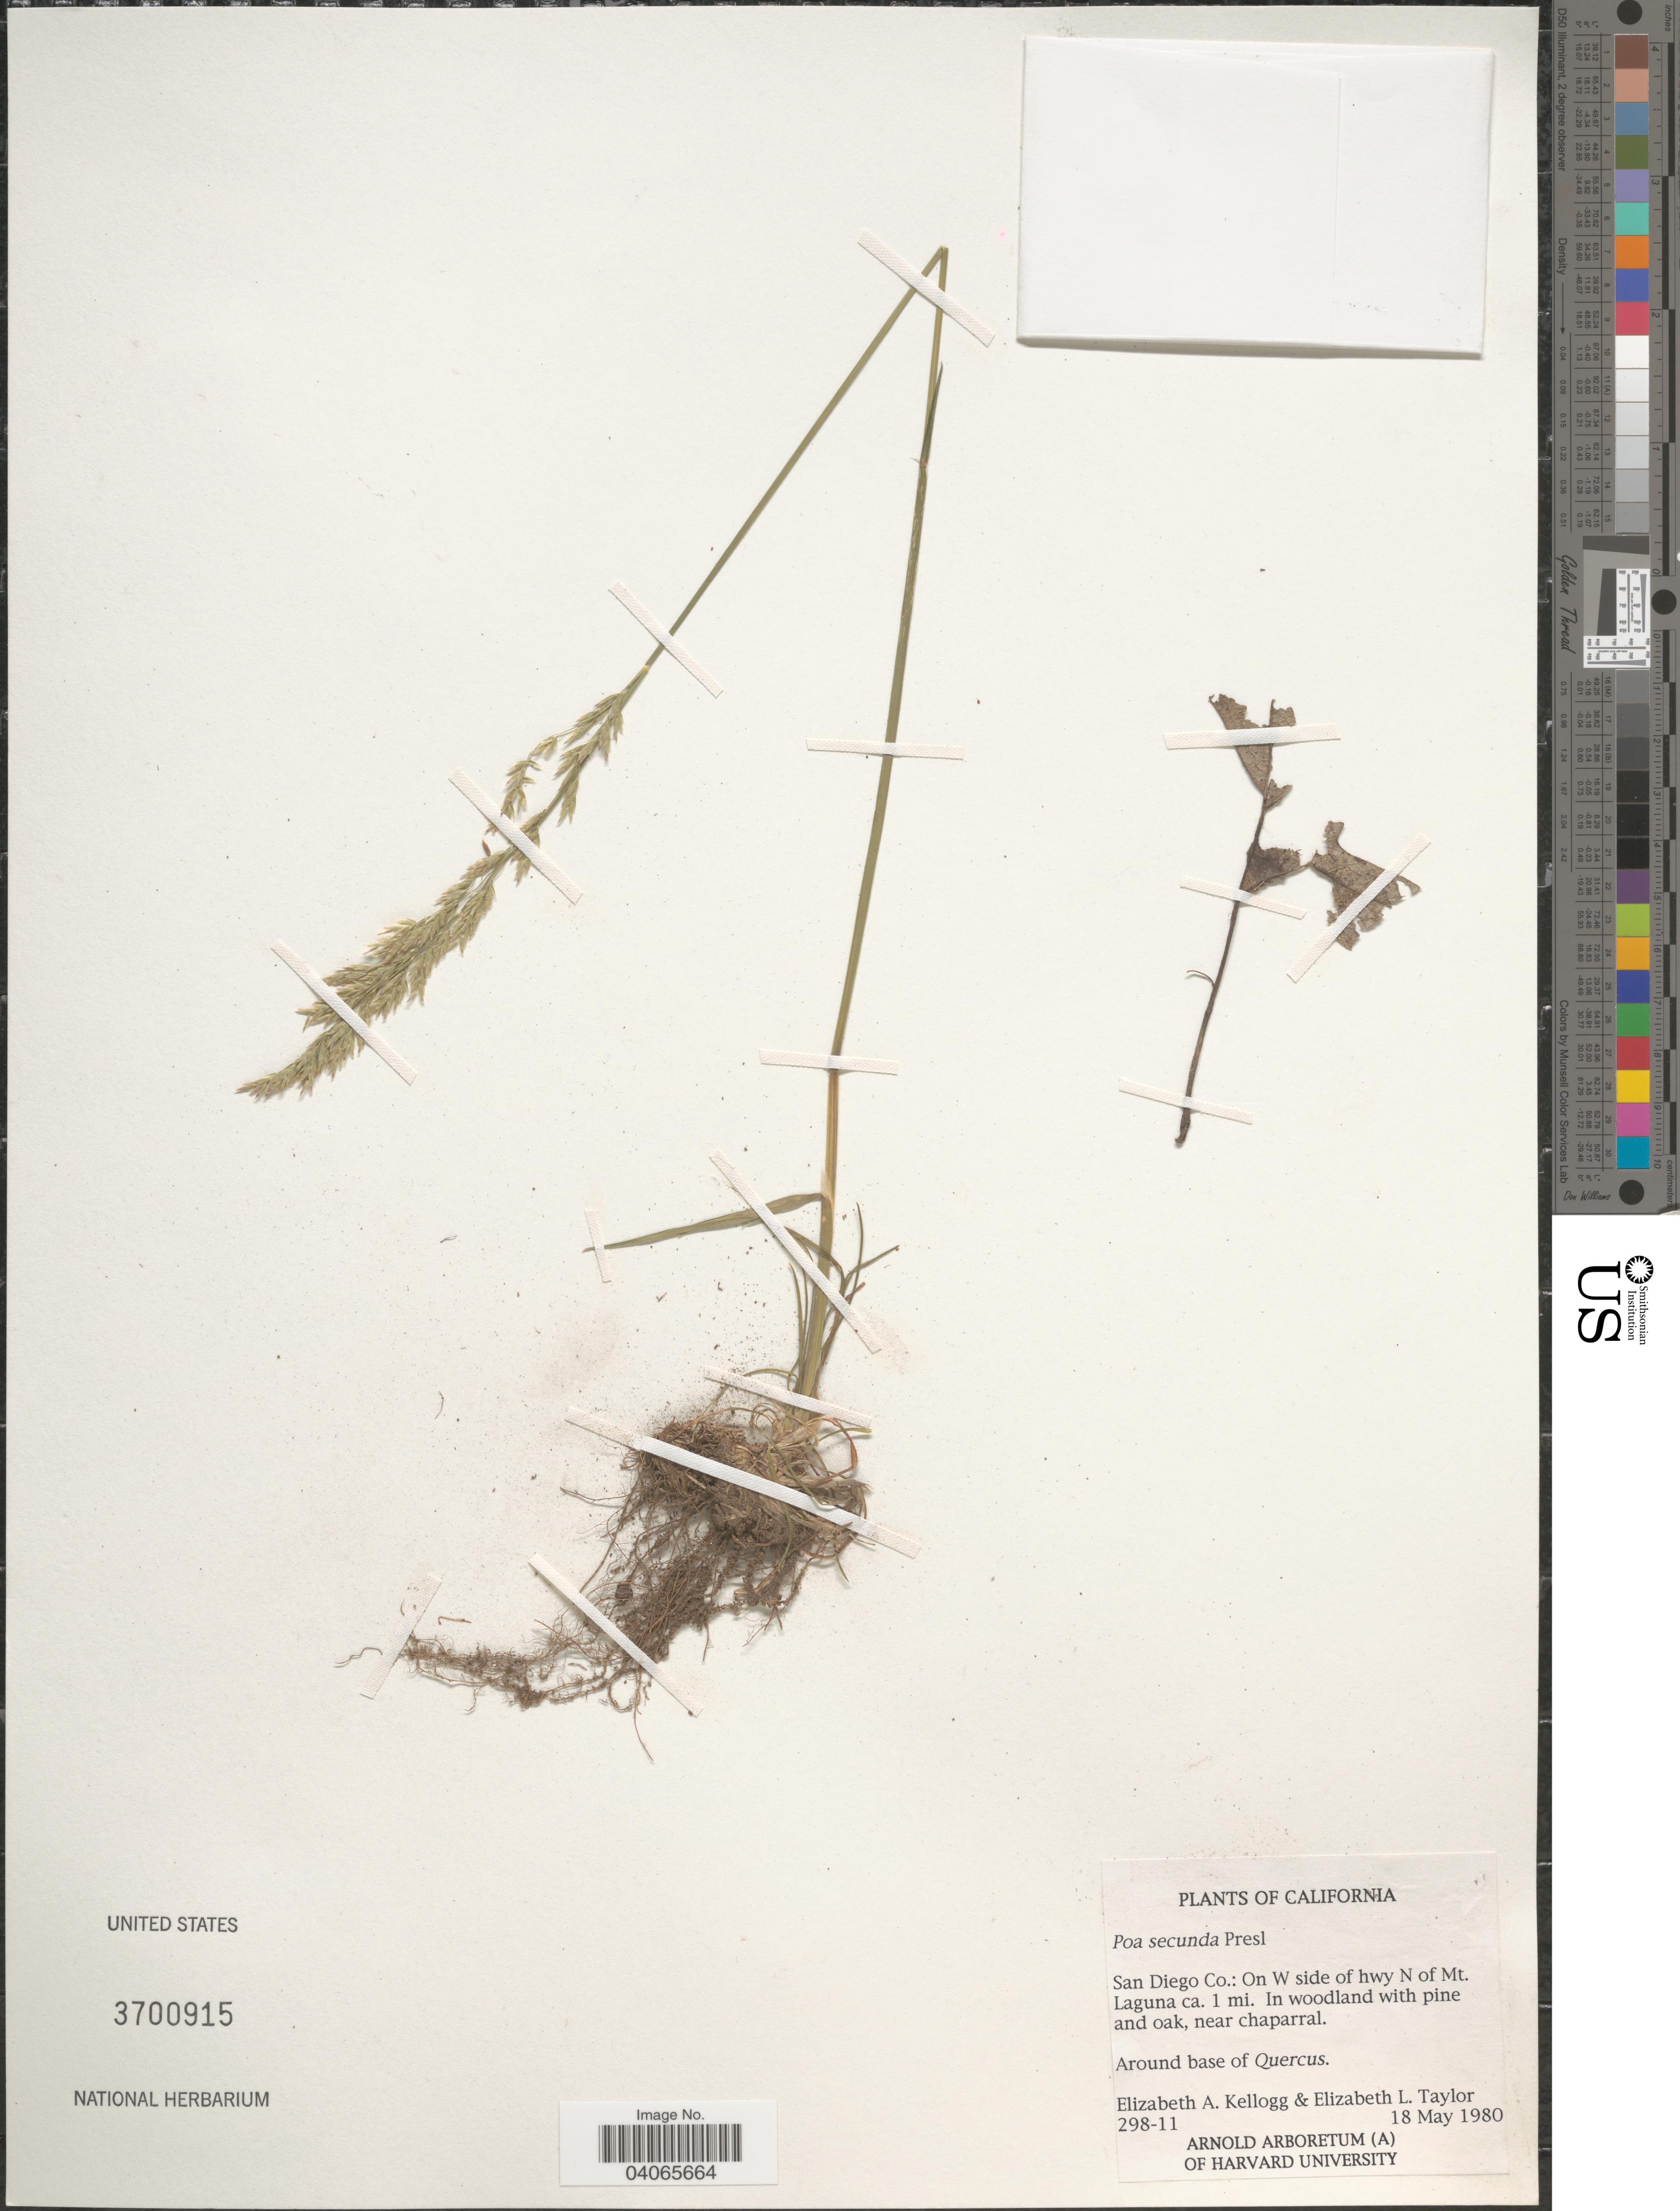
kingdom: Plantae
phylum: Tracheophyta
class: Liliopsida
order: Poales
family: Poaceae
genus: Poa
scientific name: Poa secunda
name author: J. Presl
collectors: E. A. Kellogg & E. L. Taylor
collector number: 298-11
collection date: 1980-05-18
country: United States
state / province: California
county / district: San Diego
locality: San Diego Co.: On W side of hwy N of Mt. Laguna ca. 1 mi.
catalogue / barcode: US 3700915